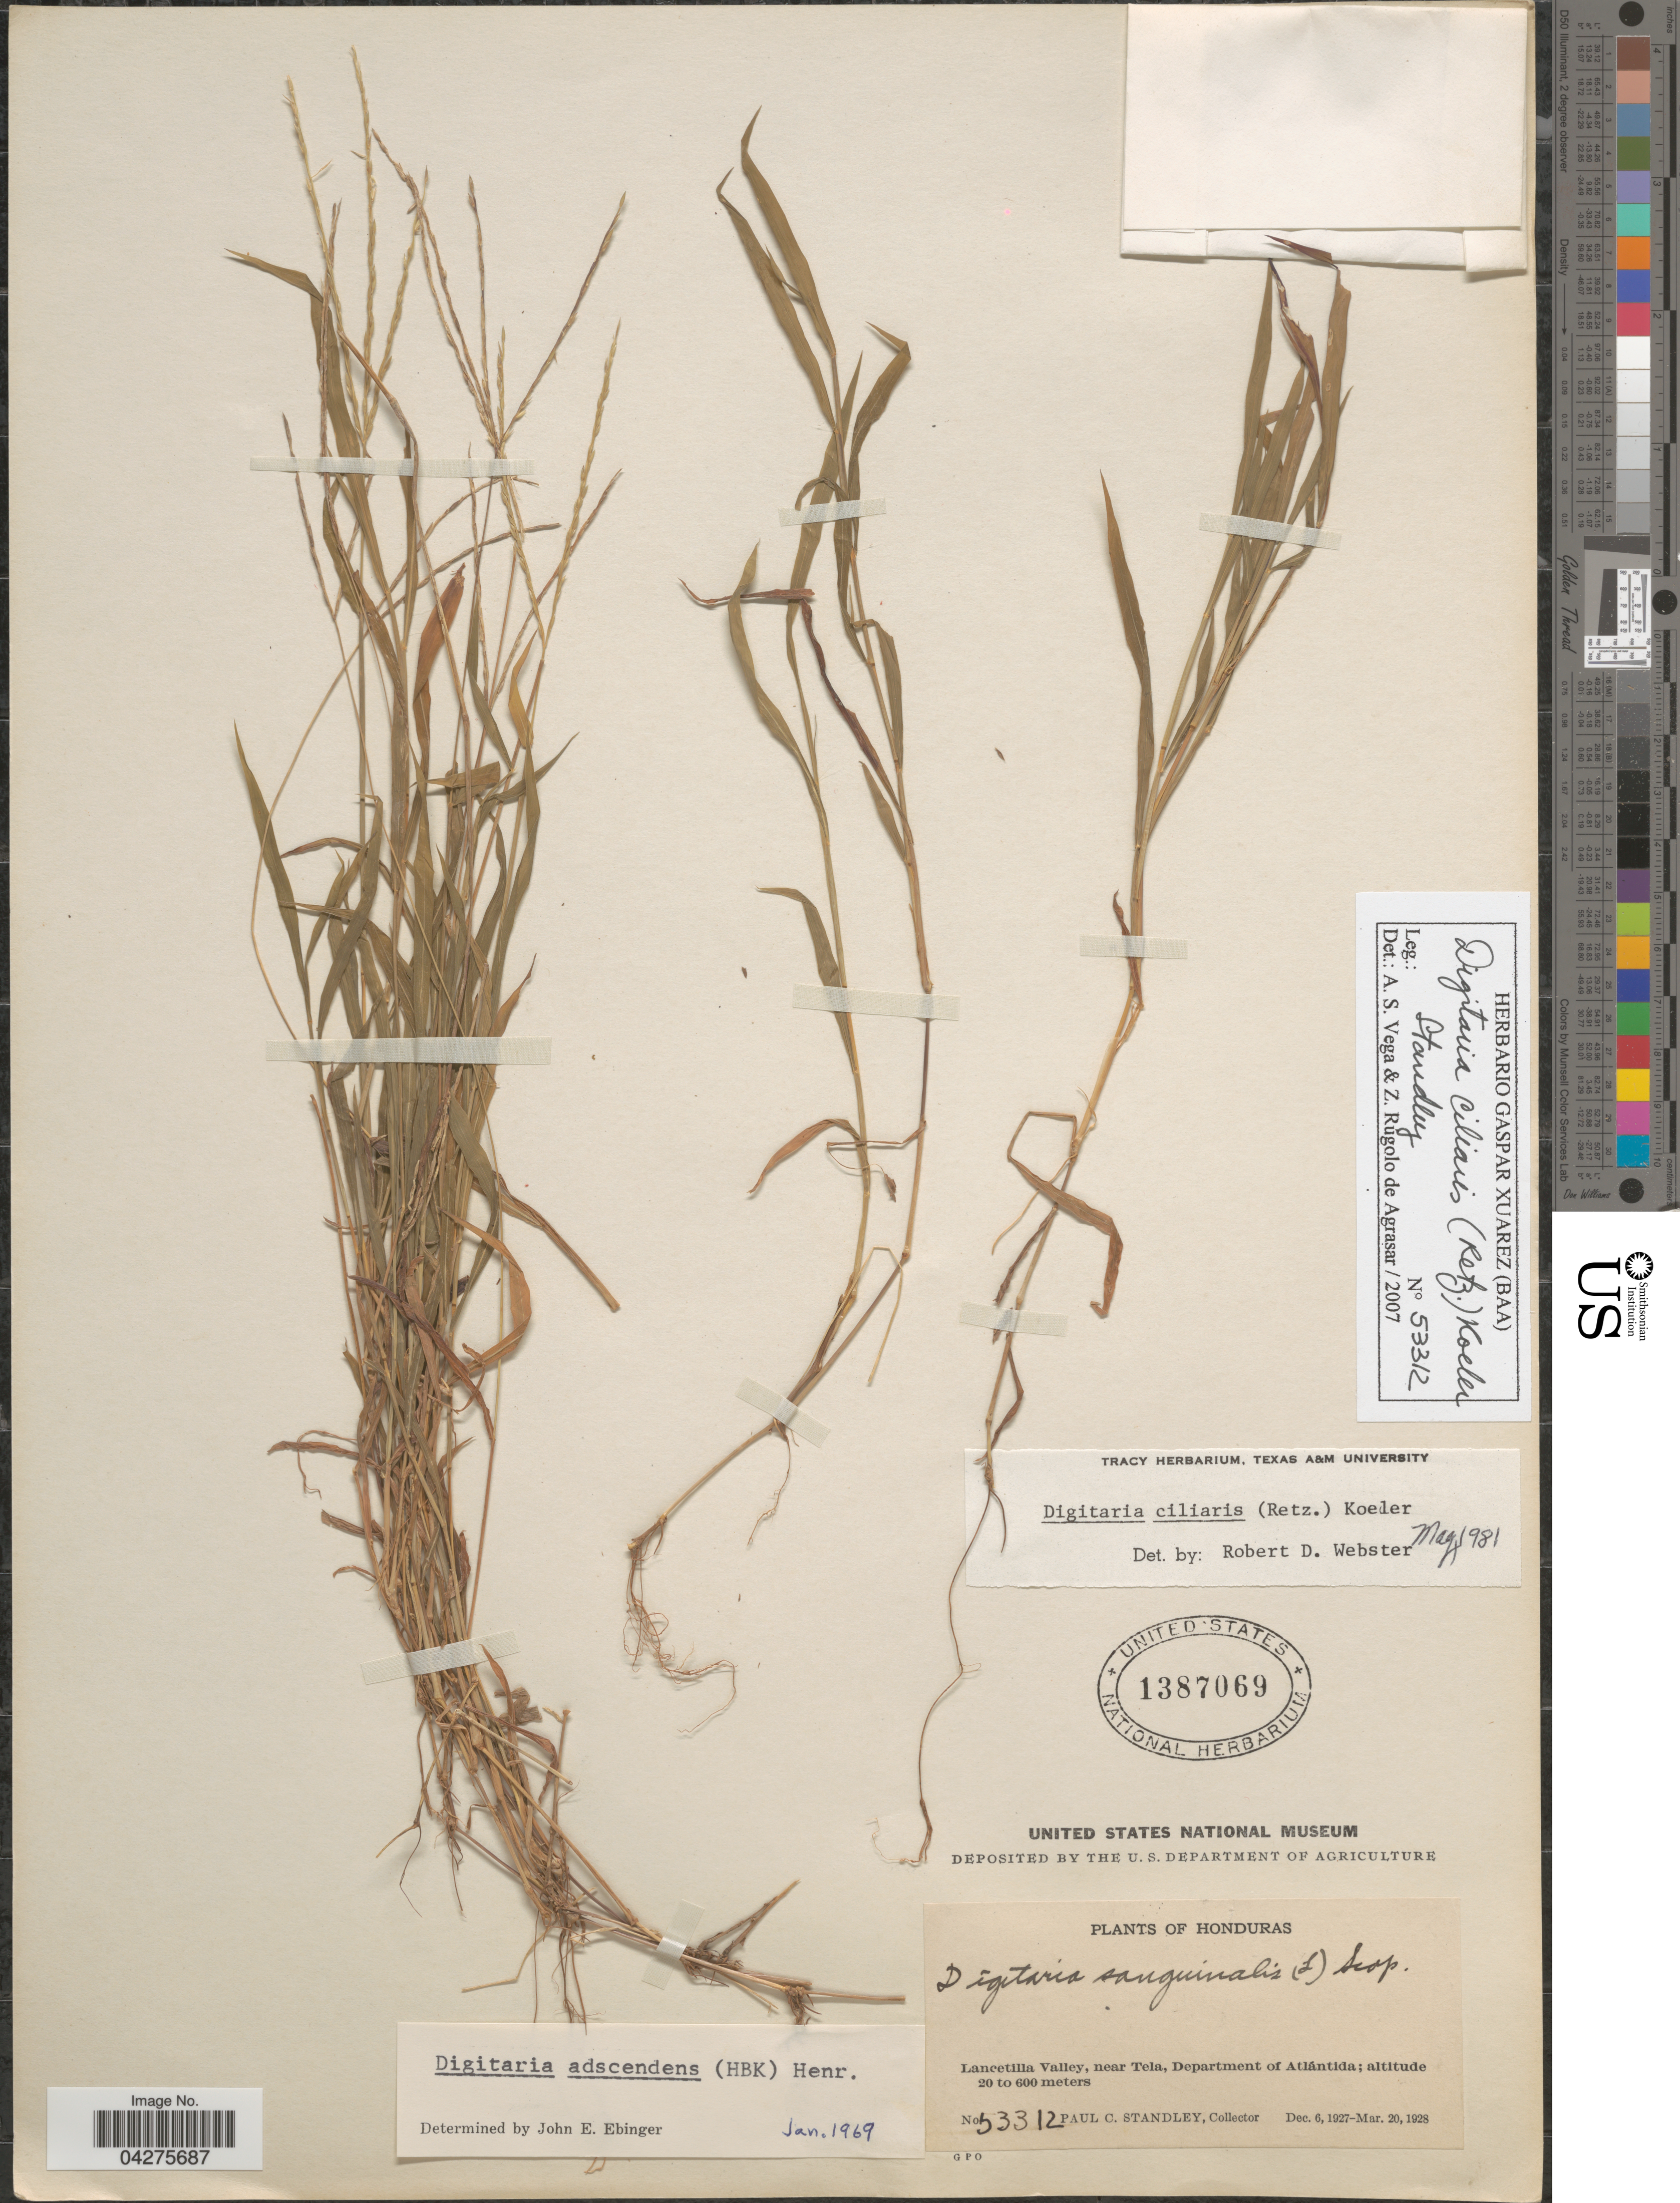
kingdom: Plantae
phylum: Tracheophyta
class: Liliopsida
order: Poales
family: Poaceae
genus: Digitaria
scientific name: Digitaria ciliaris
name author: (Retz.) Koeler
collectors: P. C. Standley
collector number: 53312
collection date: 1927-12-06/1928-03-20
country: Honduras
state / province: Atlantida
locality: Lancetilla Valley, near Tela, Department of Atlántida.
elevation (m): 20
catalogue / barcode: US 1387069